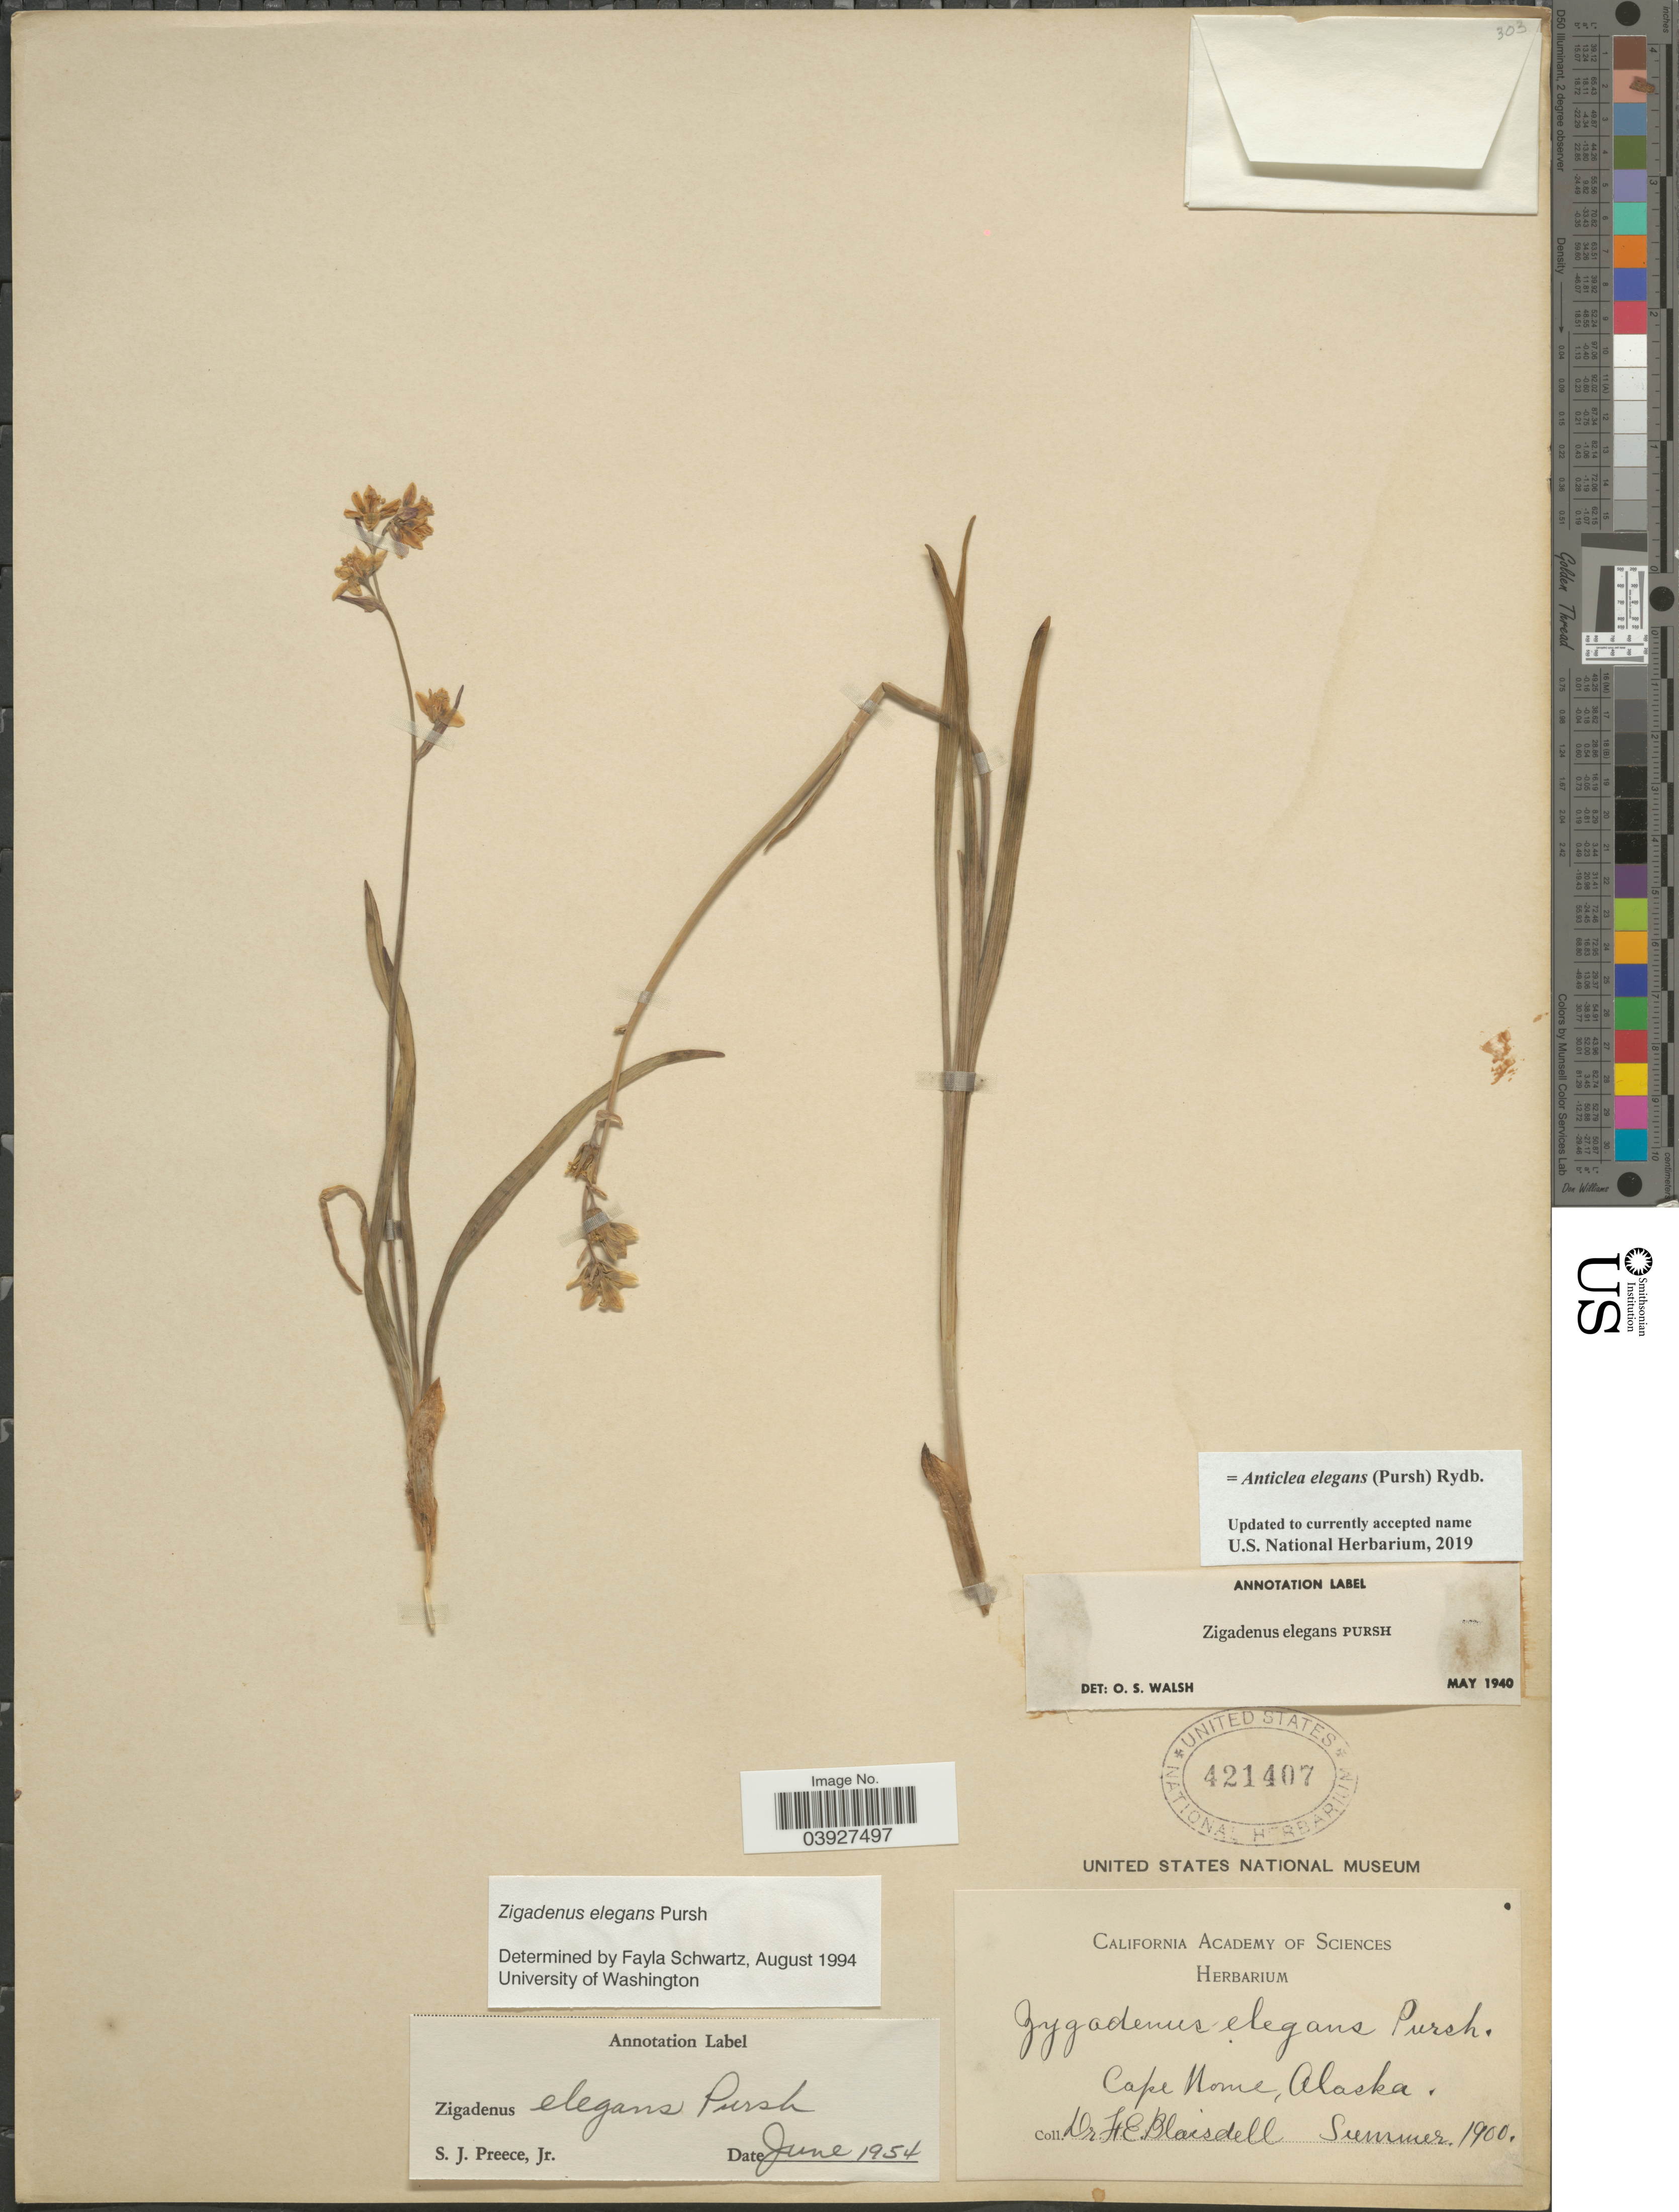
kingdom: Plantae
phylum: Tracheophyta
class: Liliopsida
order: Liliales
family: Melanthiaceae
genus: Anticlea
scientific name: Anticlea elegans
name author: (Pursh) Rydb.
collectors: F. Blaisdell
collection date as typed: Summer 1900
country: United States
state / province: Alaska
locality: Cape Nome.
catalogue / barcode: US 421407